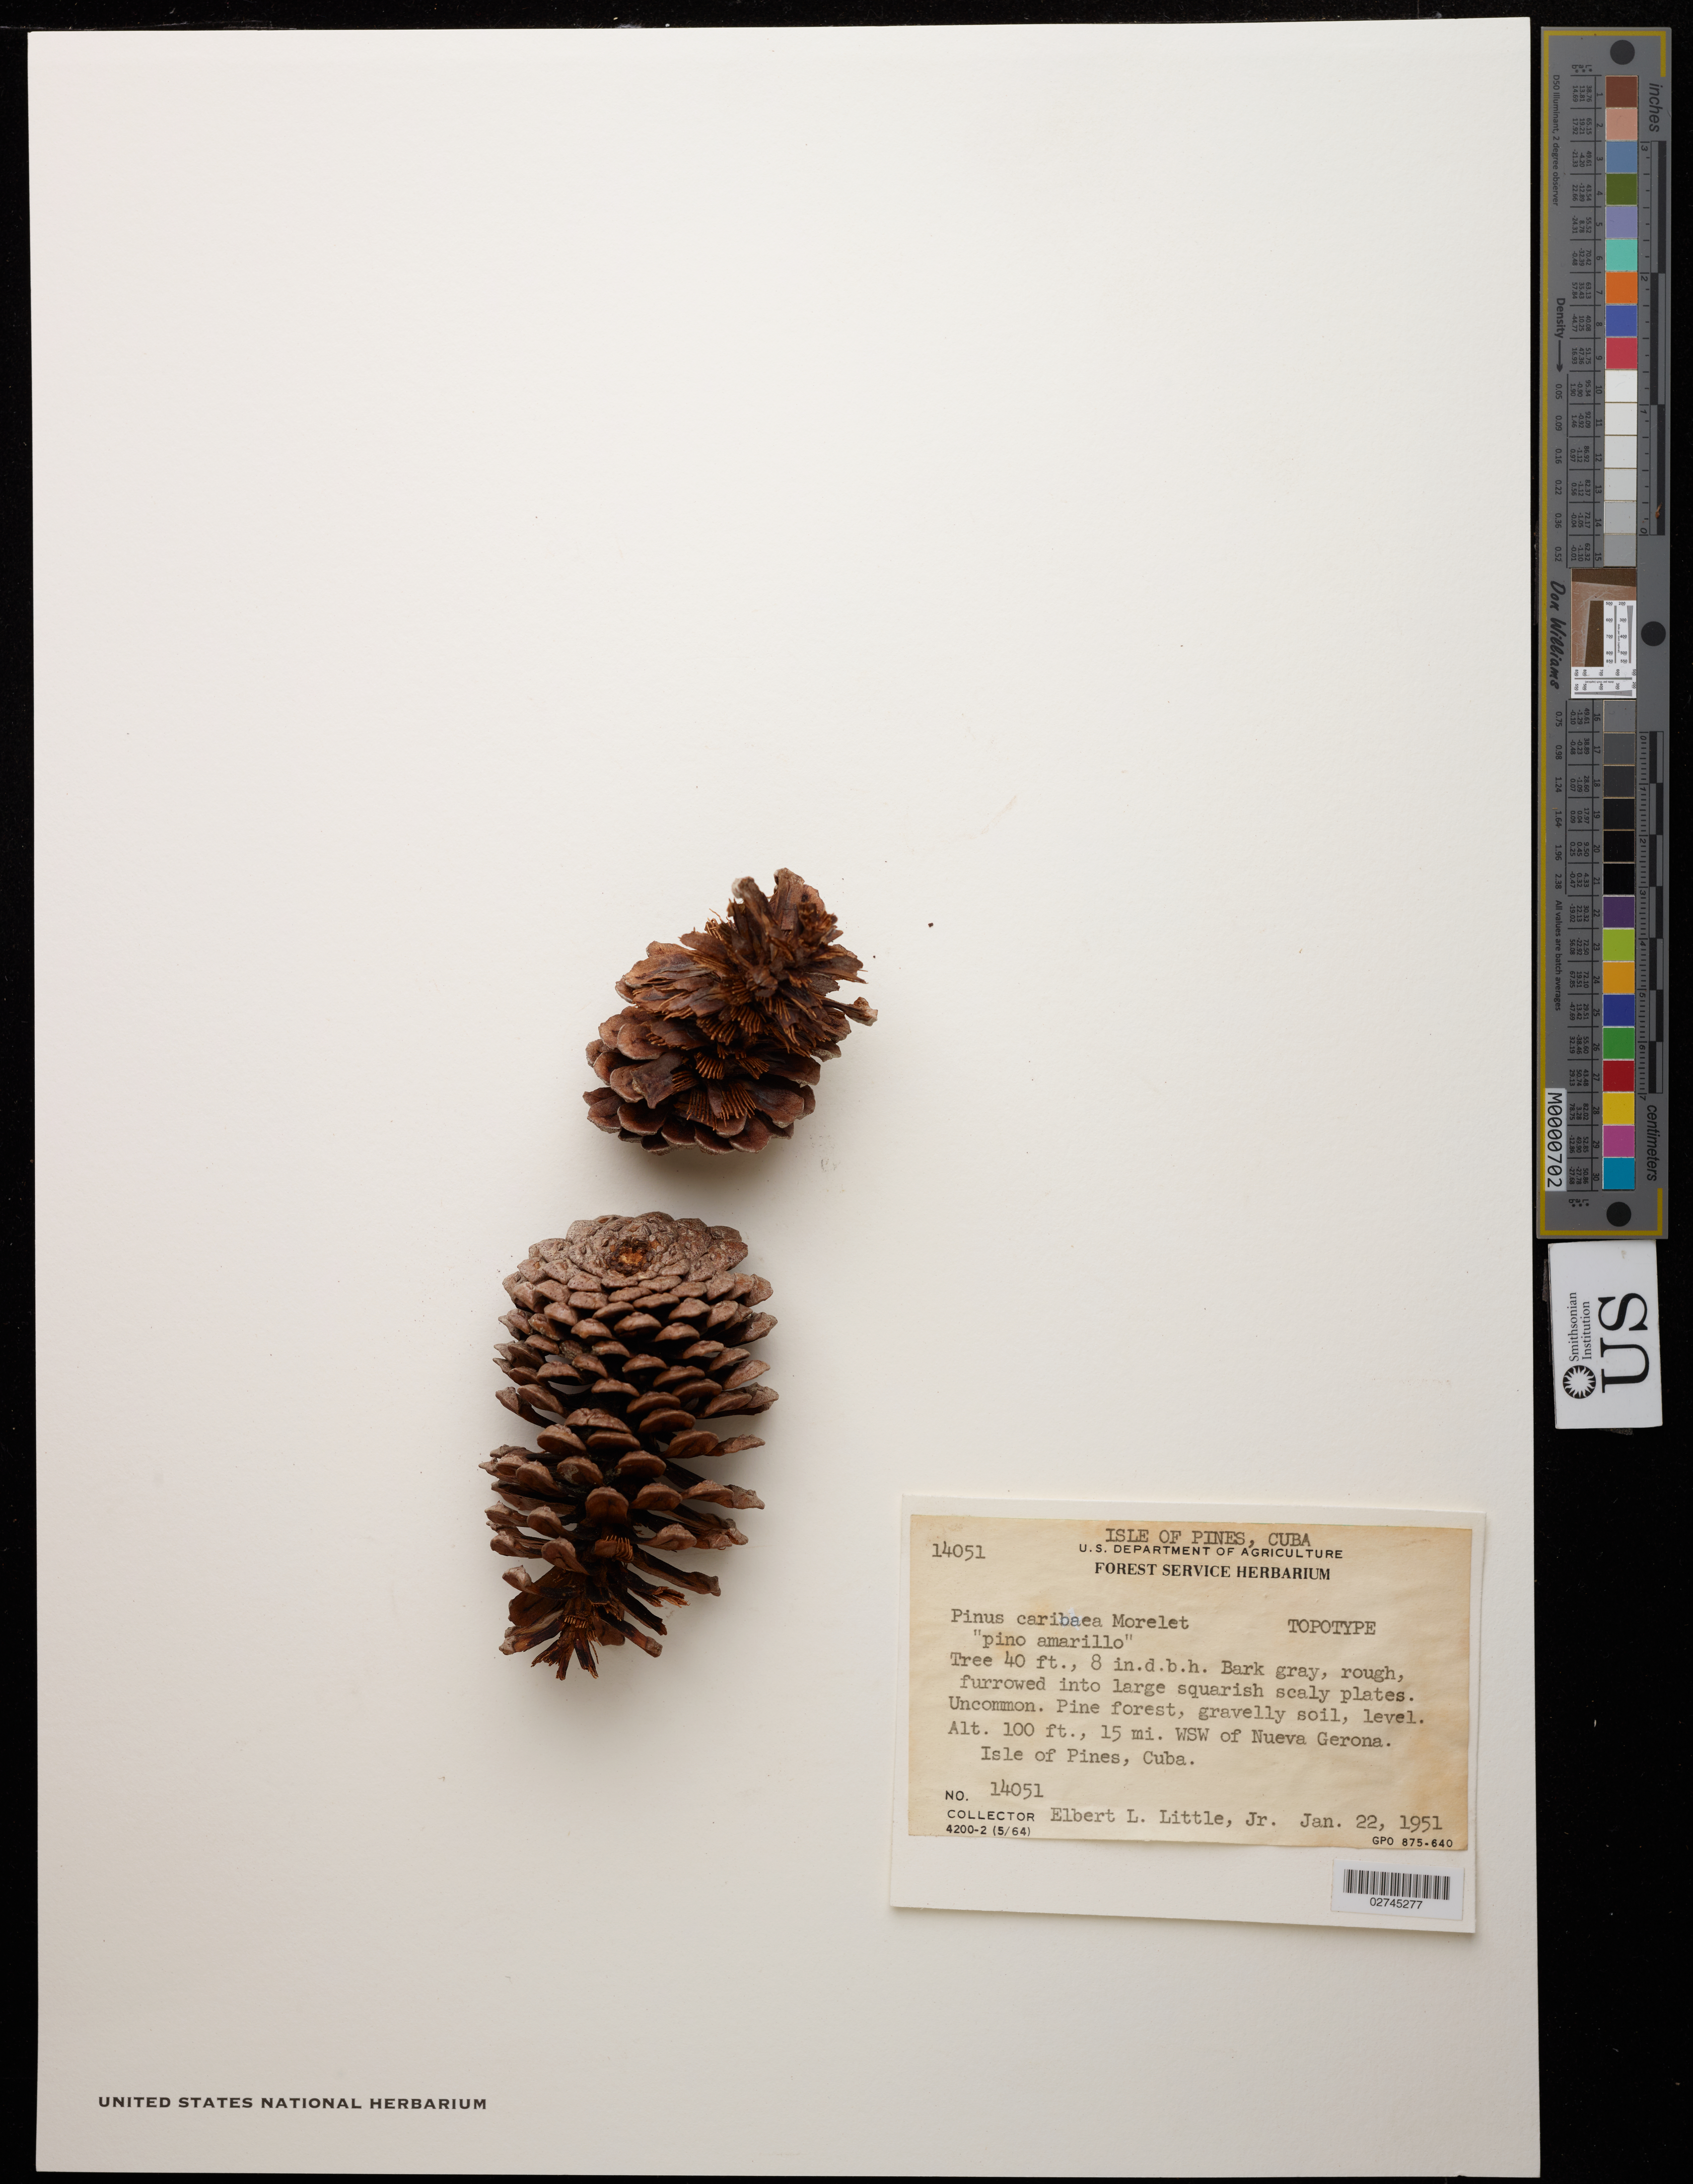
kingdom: Plantae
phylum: Tracheophyta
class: Pinopsida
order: Pinales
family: Pinaceae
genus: Pinus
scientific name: Pinus caribaea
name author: Morelet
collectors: E. L. Little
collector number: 14051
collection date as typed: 22 Jan 1951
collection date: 1951-01-22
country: Cuba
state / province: Isla de La Juventud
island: Isla de la Juventud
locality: Pine forest, gravelly soil, level 15 mi WSW of Nueva Gerona Isle of Pines, Cuba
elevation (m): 30